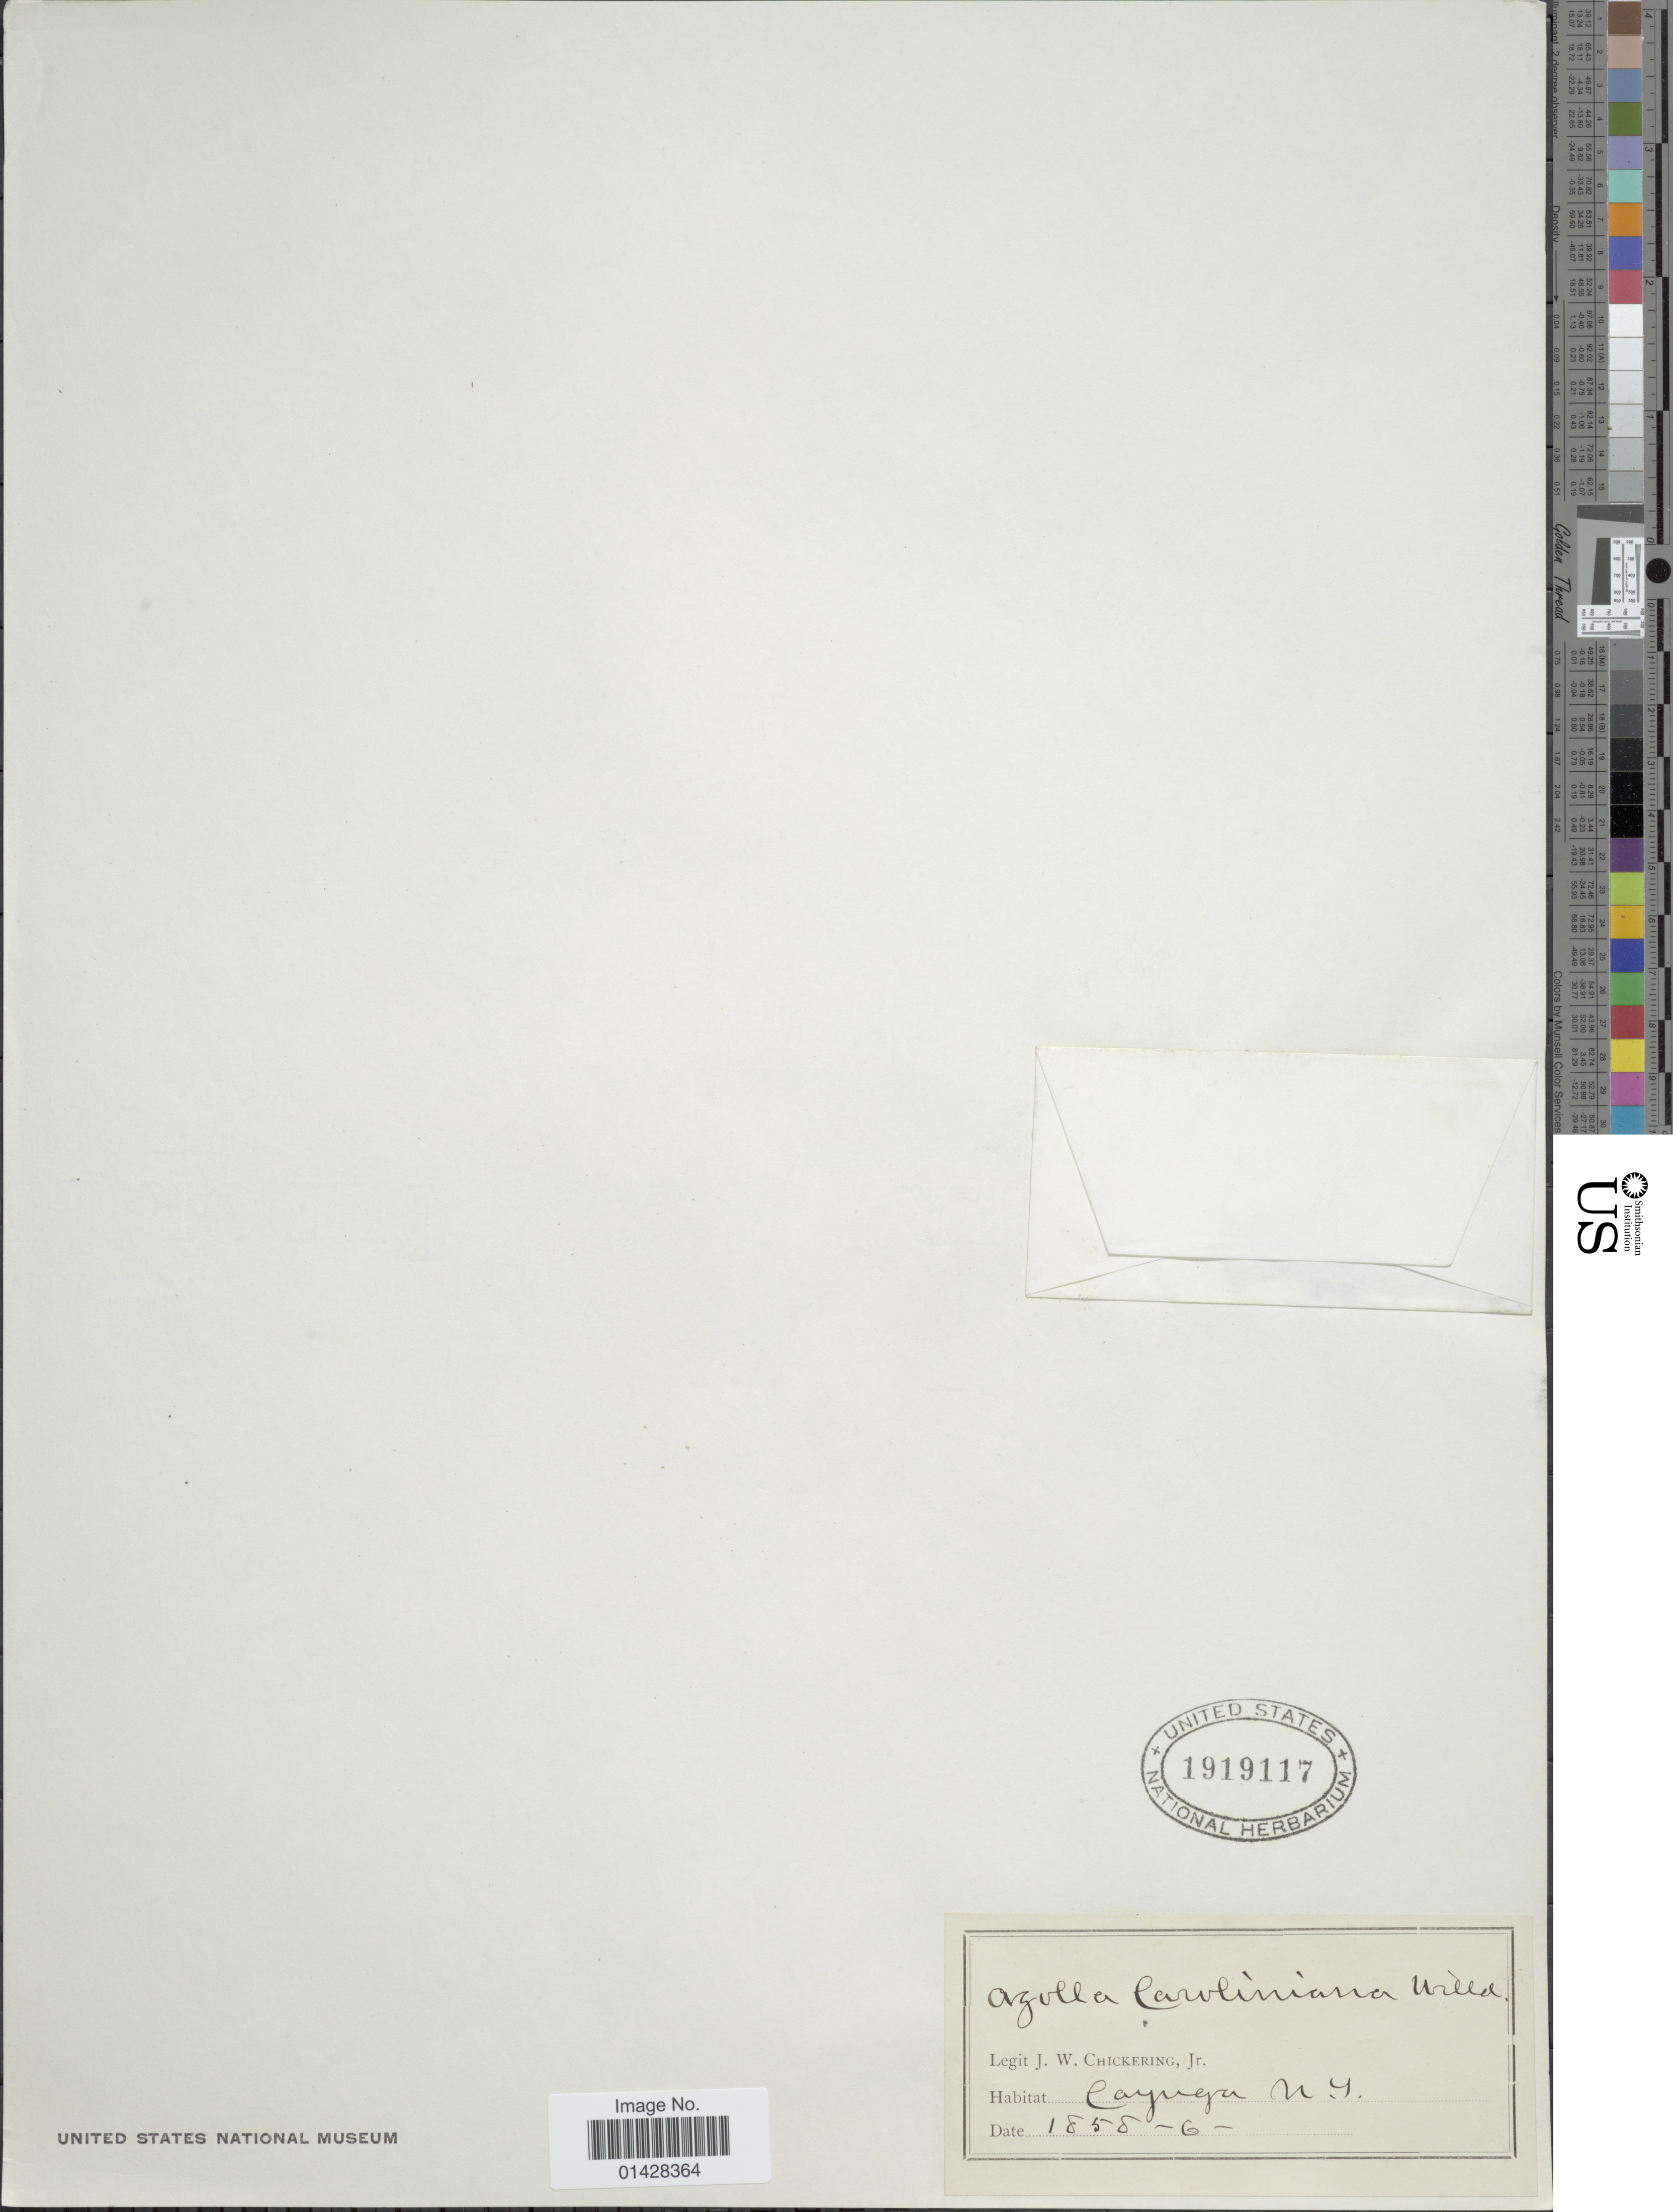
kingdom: Plantae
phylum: Tracheophyta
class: Polypodiopsida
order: Salviniales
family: Salviniaceae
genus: Azolla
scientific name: Azolla caroliniana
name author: Willd.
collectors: J. W. Chickering Jr.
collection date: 1858-06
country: United States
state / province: New York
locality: Cayuga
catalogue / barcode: US 1919117